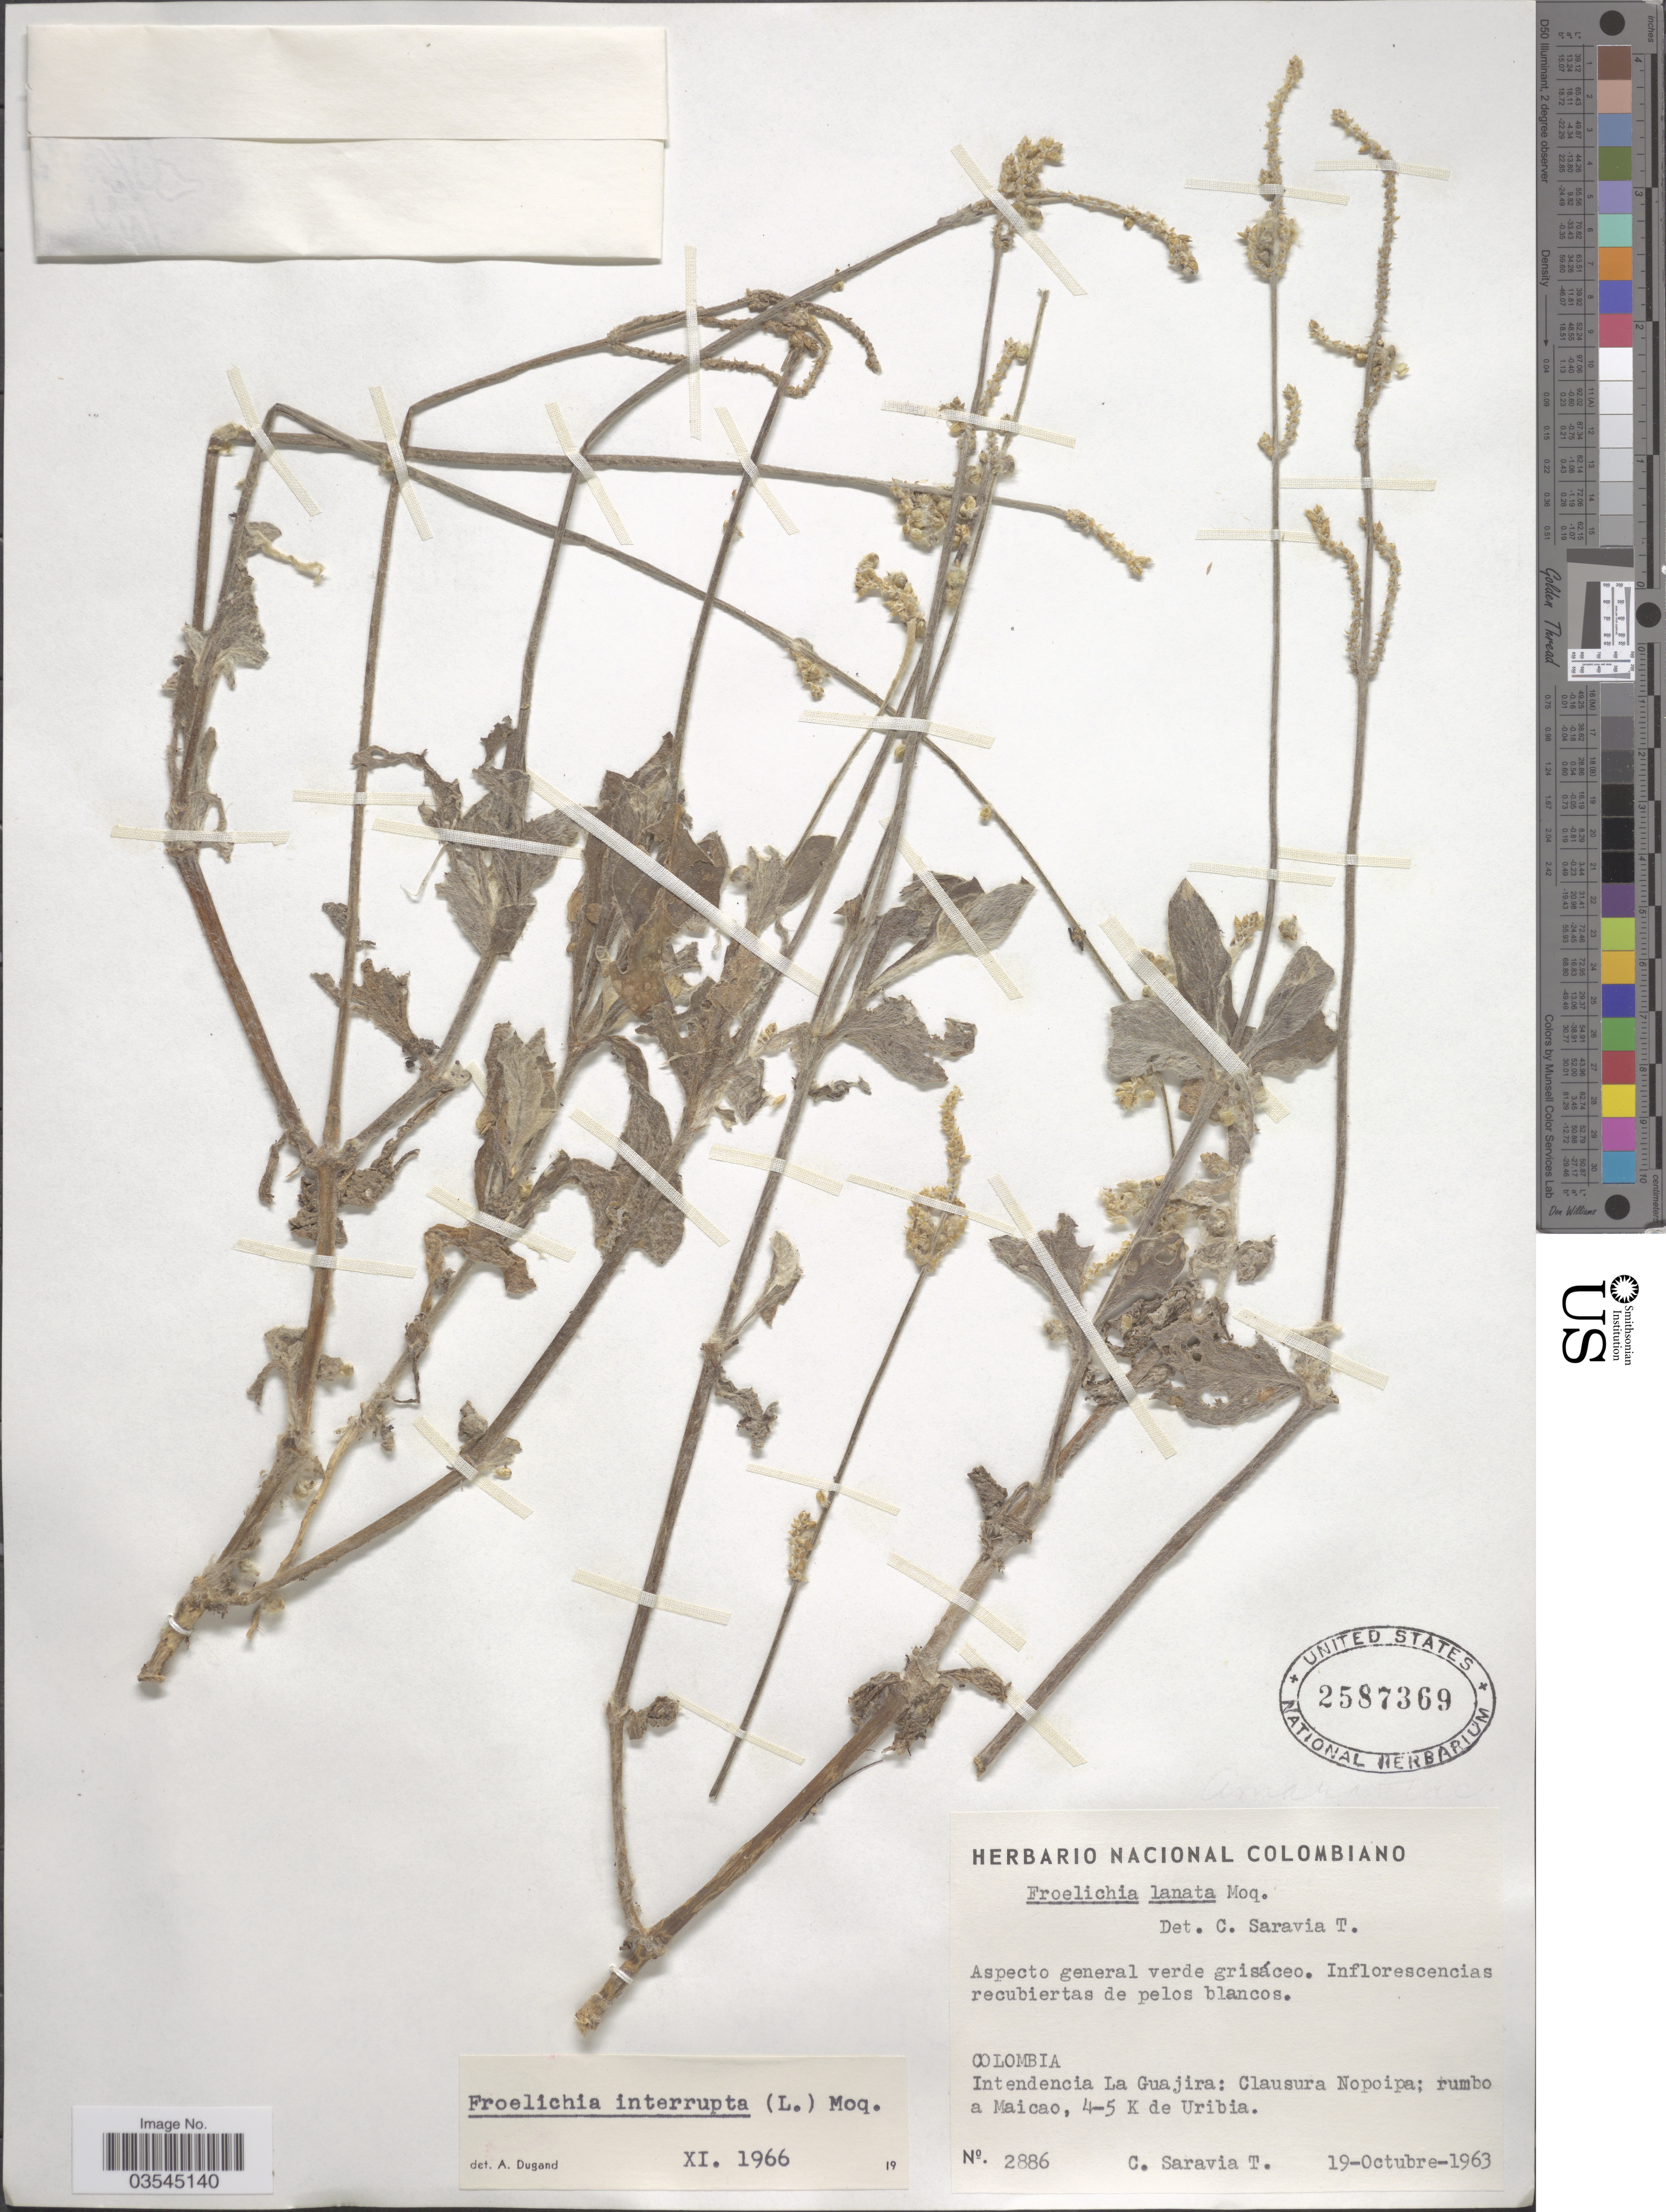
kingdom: Plantae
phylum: Tracheophyta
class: Magnoliopsida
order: Caryophyllales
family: Amaranthaceae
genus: Froelichia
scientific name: Froelichia interrupta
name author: (L.) Moq.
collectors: C. Saravia T.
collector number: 2886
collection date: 1963-10-19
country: Colombia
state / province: La Guajira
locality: Intendencia La Guajira: Clausura Nopoipa; rumbo a Maicao, 4-5 K de Uribia.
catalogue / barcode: US 2587369